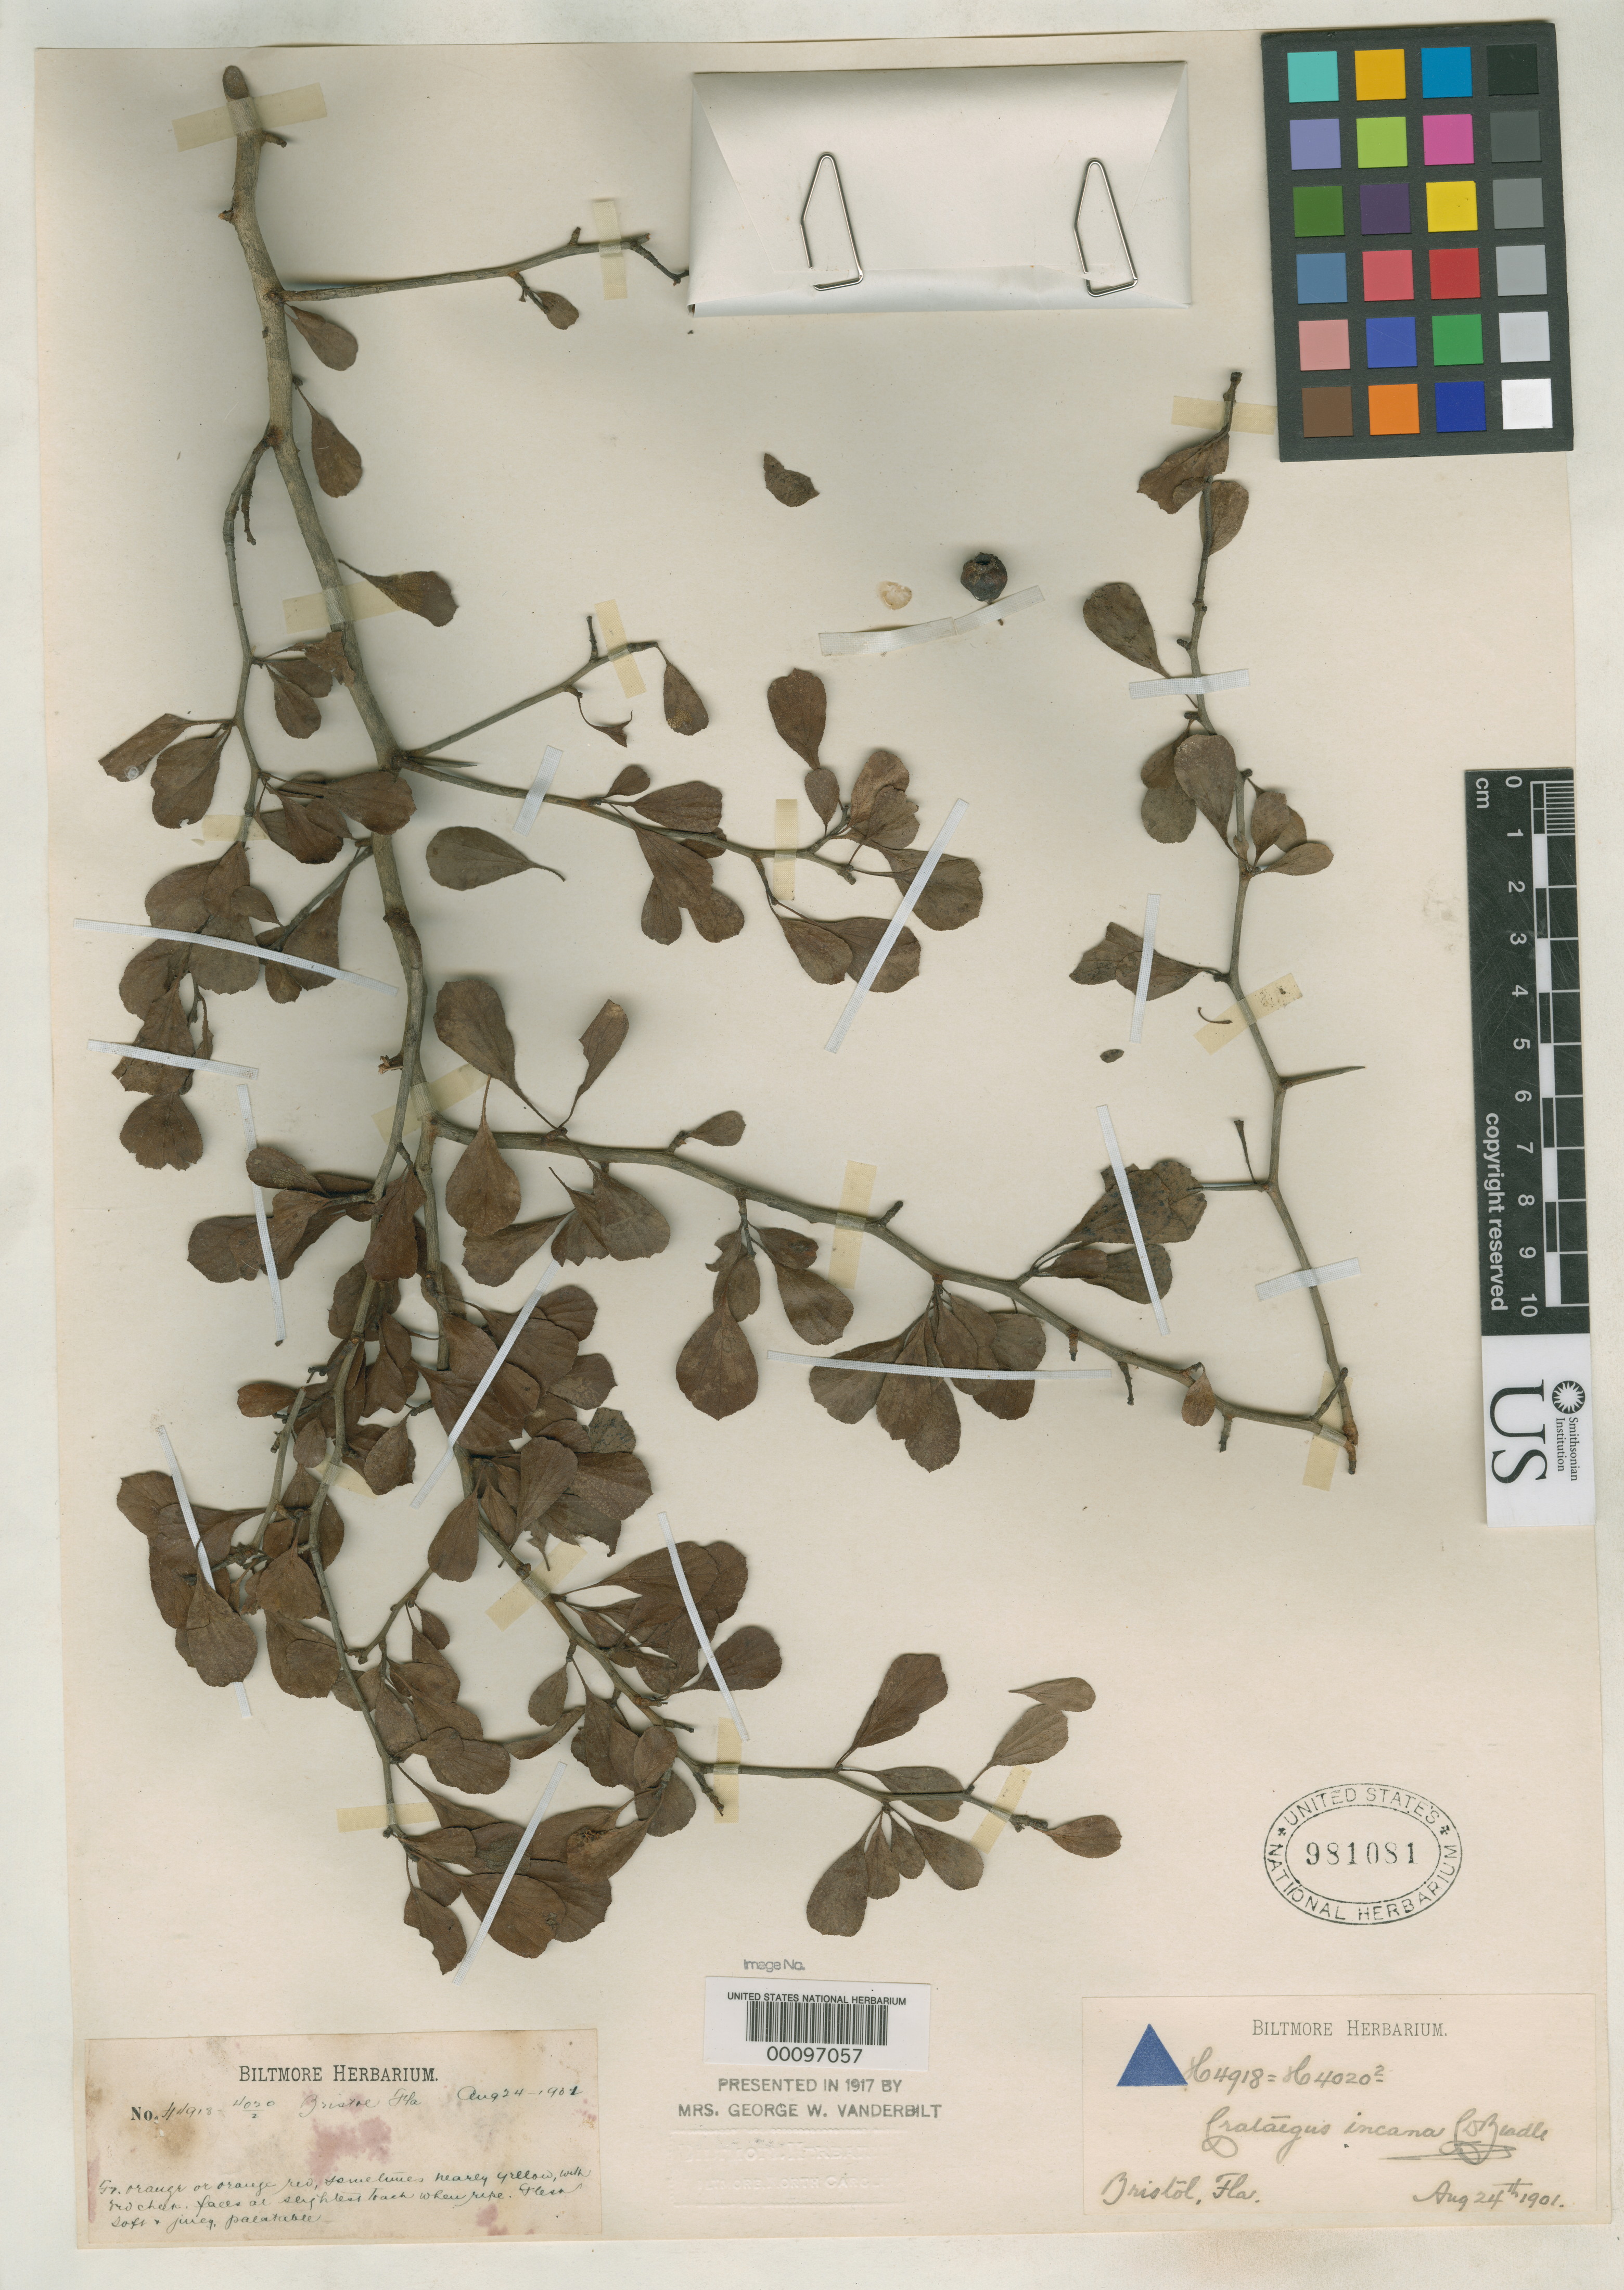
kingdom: Plantae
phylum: Tracheophyta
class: Magnoliopsida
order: Rosales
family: Rosaceae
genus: Crataegus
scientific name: Crataegus incana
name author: Beadle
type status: Syntype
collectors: ex herb. Biltmore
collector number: H 4918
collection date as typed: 24 Aug 1901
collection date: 1901-08-24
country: United States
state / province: Florida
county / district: Liberty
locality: Bristol.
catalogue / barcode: US 981081